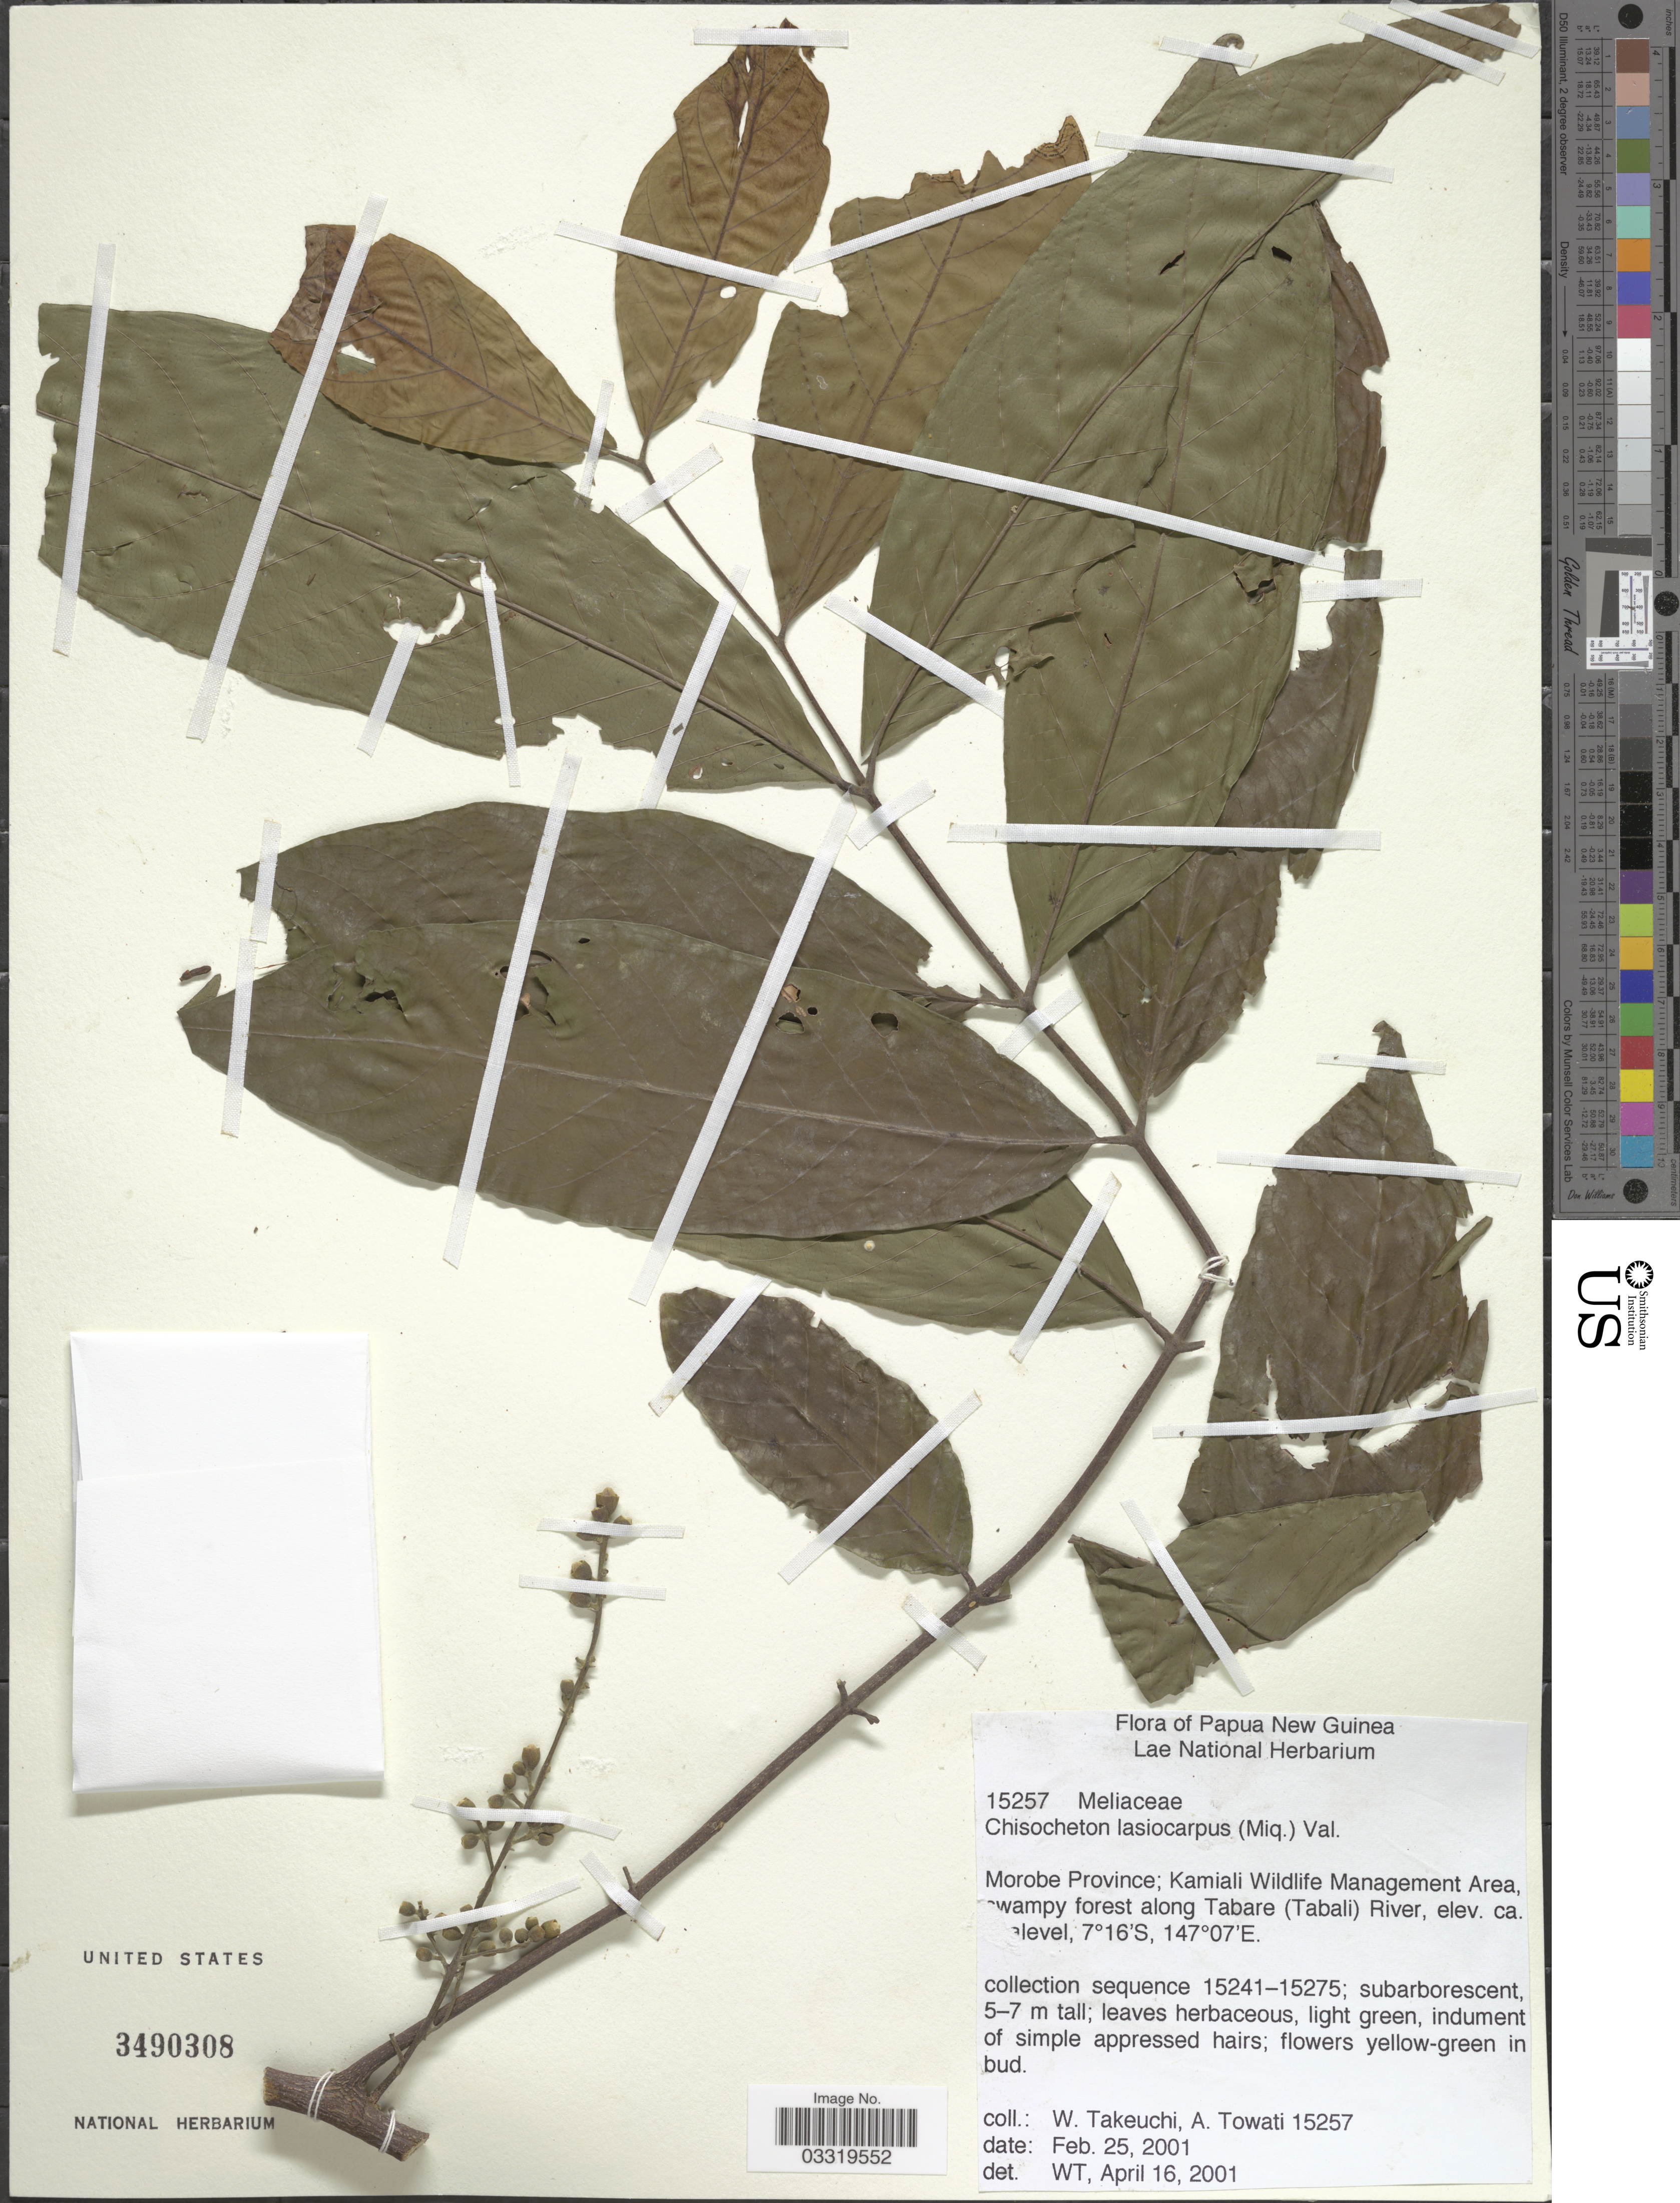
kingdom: Plantae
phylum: Tracheophyta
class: Magnoliopsida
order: Sapindales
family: Meliaceae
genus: Chisocheton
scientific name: Chisocheton lasiocarpus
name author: (Miq.) Valeton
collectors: W. Takeuchi & A. Towati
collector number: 15257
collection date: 2001-02-25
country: Papua New Guinea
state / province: Morobe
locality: Kamiali Wildlife Management Area, swampy forest along Tabare (Tabali) River.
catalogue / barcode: US 3490308